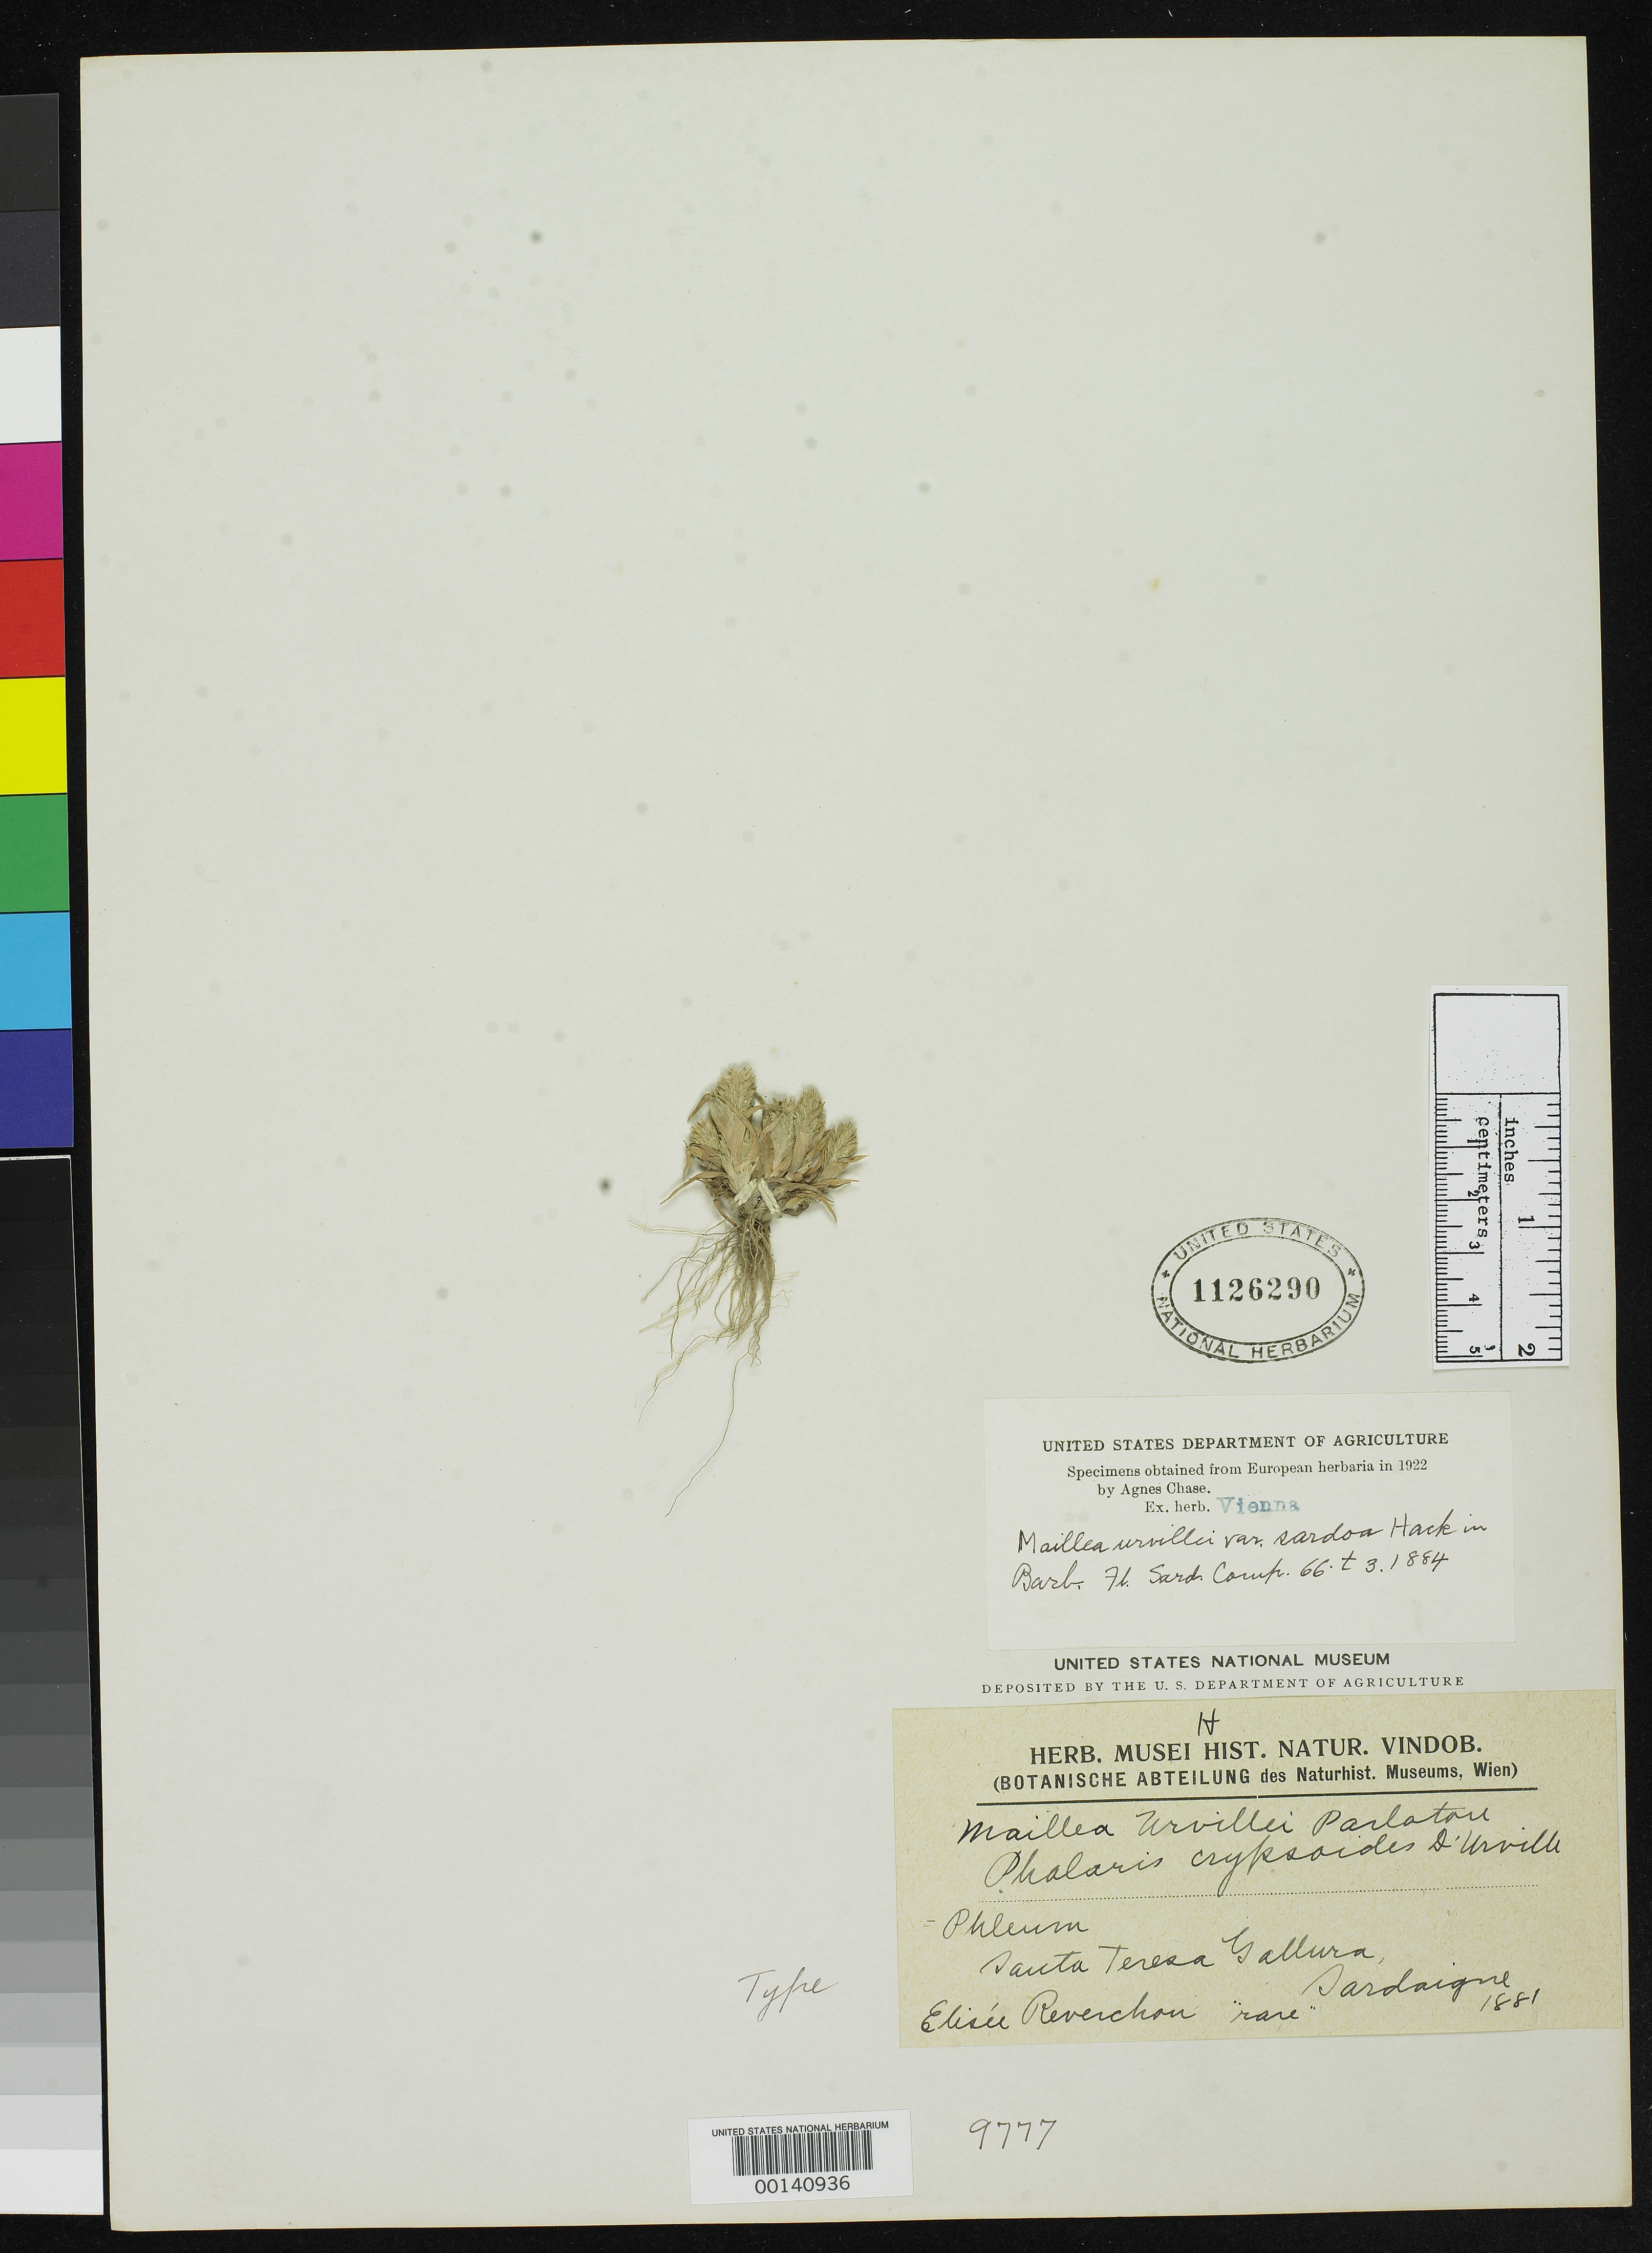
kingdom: Plantae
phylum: Tracheophyta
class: Liliopsida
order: Poales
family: Poaceae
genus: Maillea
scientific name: Maillea urvillei var. sardoa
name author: Hack. in Barbey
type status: Type Collection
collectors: E. Reverchon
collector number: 149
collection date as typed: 1881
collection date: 1881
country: Italy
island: Sardinia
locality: Santa Teresa Gallura, Sardaigne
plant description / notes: Ex herb. E. Hackel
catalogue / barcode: US 996590